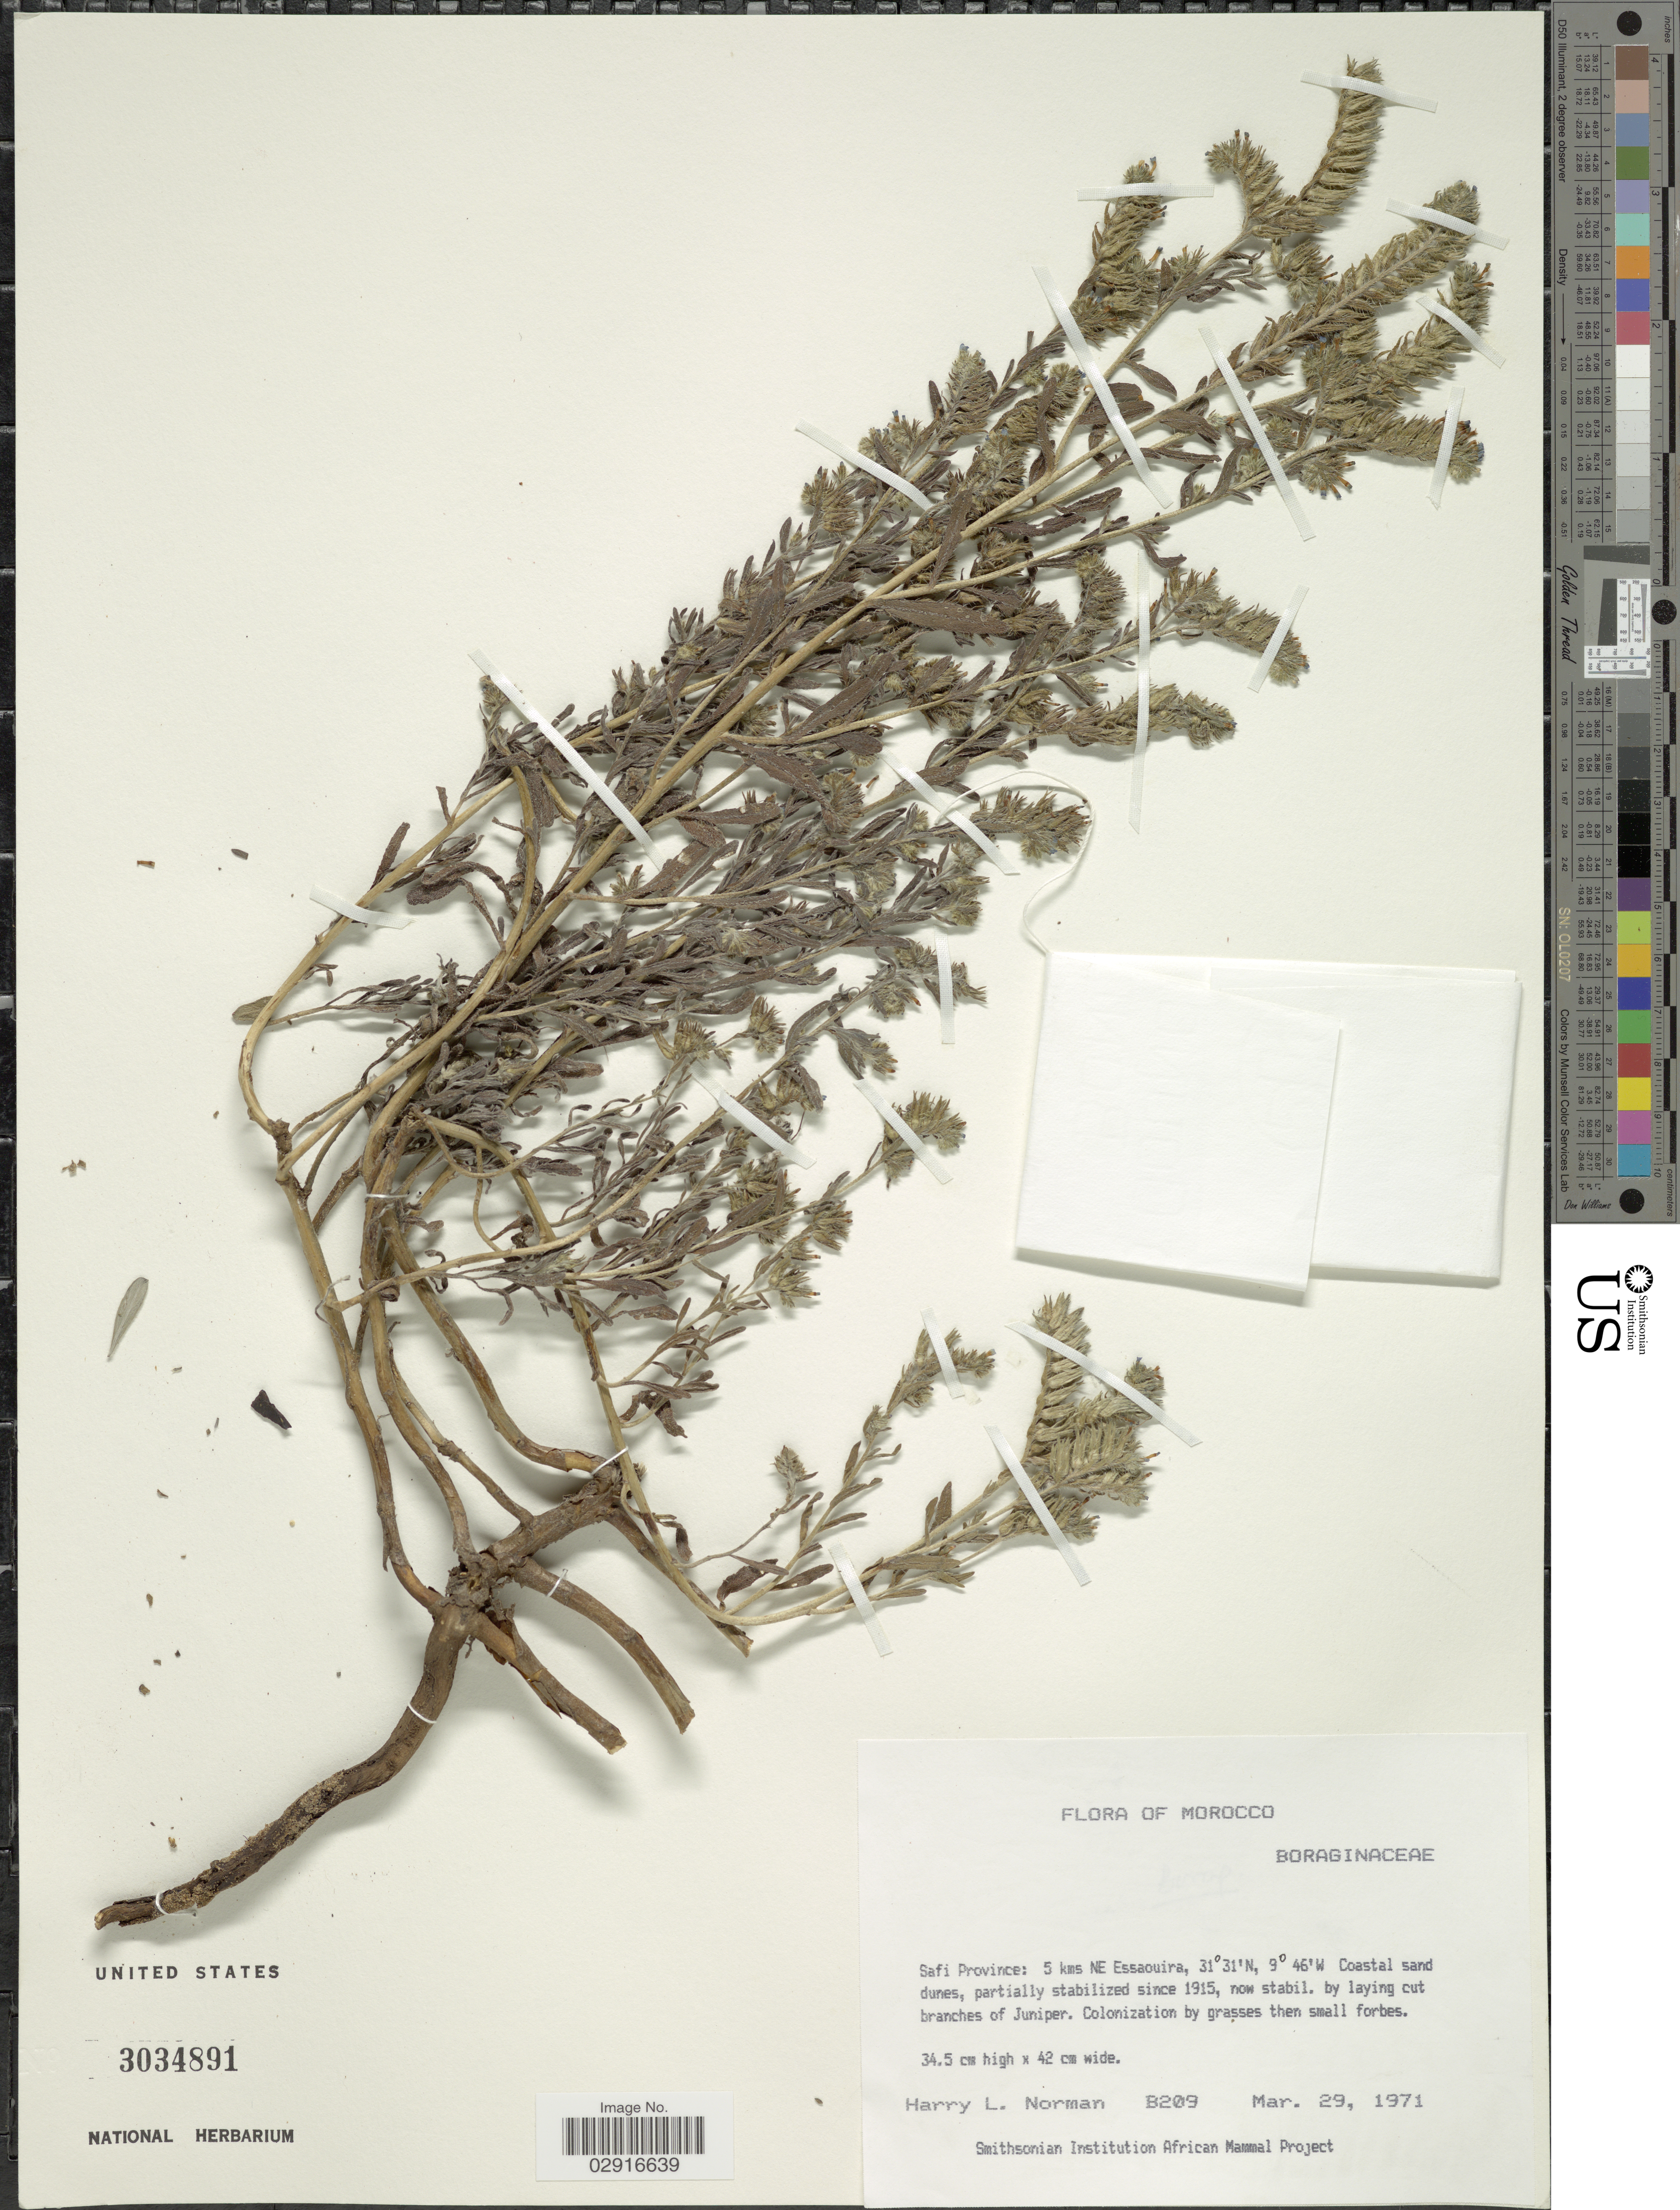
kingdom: Plantae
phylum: Tracheophyta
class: Magnoliopsida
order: Boraginales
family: Boraginaceae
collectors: Norman, H.L.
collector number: B209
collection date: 1971-03-29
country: Morocco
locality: Safi Province: 5 kms NE Essaouira.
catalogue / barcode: US 3034891